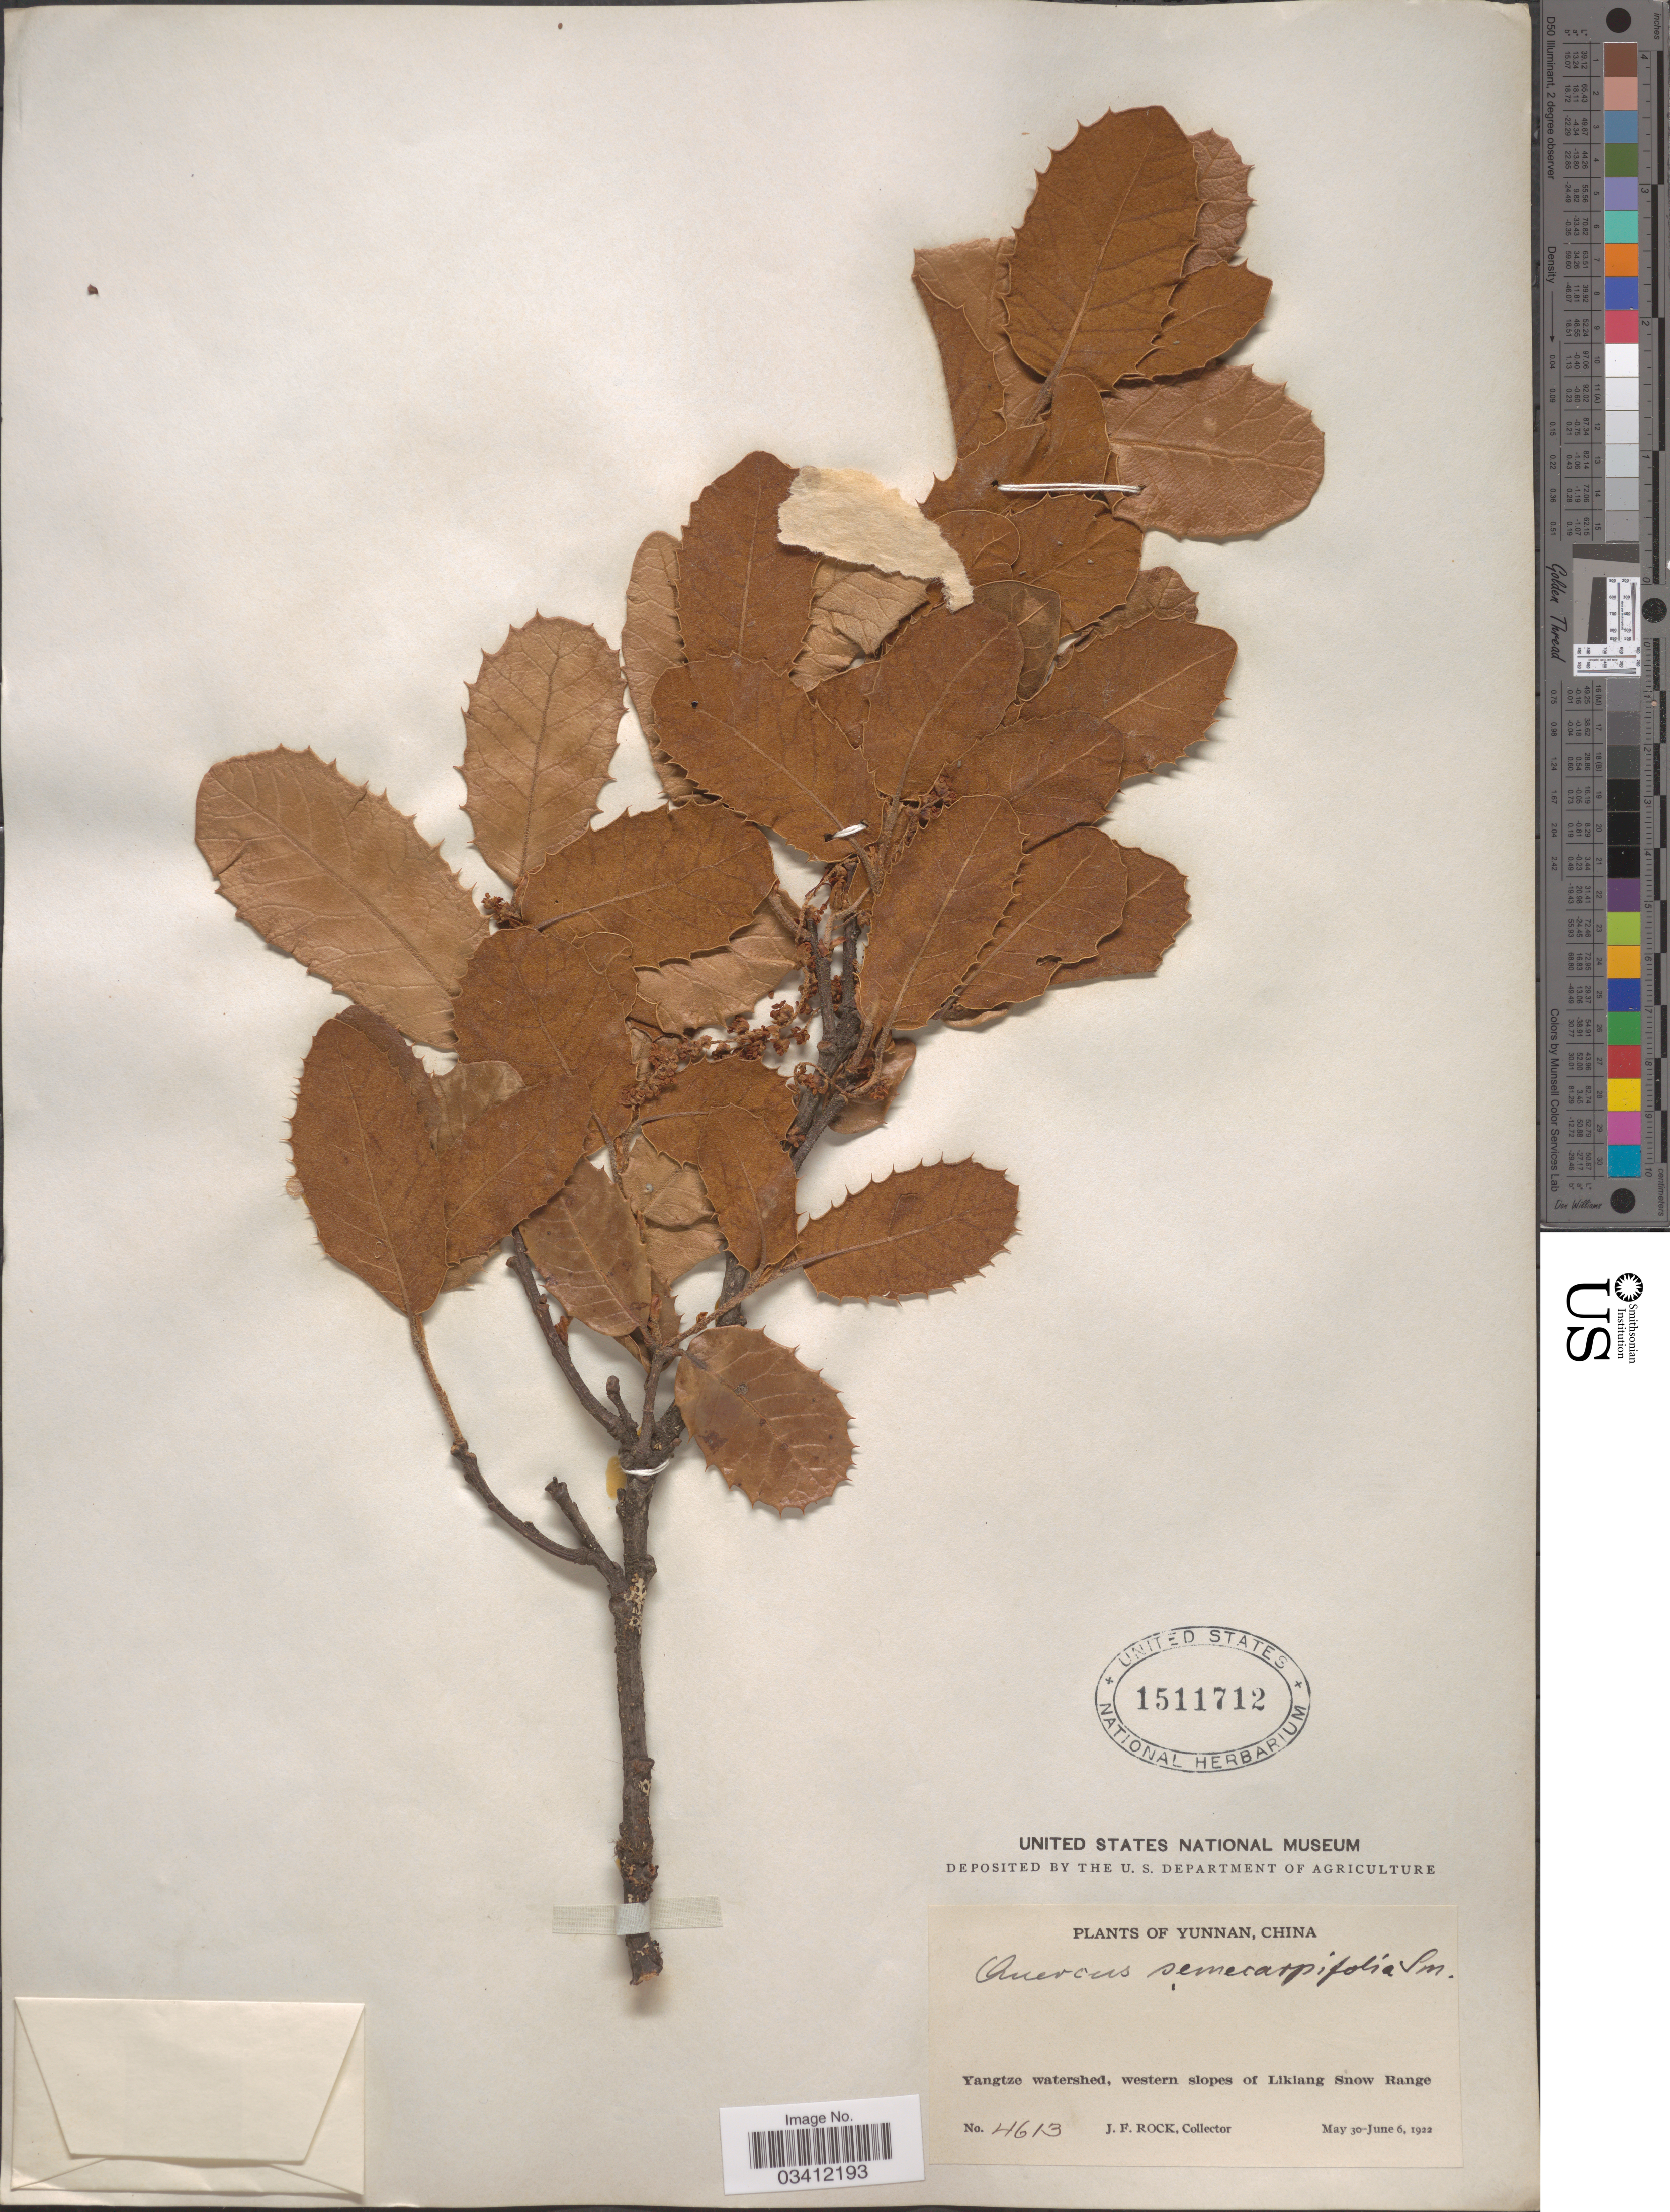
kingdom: Plantae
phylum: Tracheophyta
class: Magnoliopsida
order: Fagales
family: Fagaceae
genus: Quercus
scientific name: Quercus semecarpifolia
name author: Sm.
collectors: J. Rock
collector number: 4613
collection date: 1922-05-30/1922-06-06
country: China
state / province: Yunnan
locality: Yangtze watershed, western slopes of Likiang Snow Range.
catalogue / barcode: US 1511712